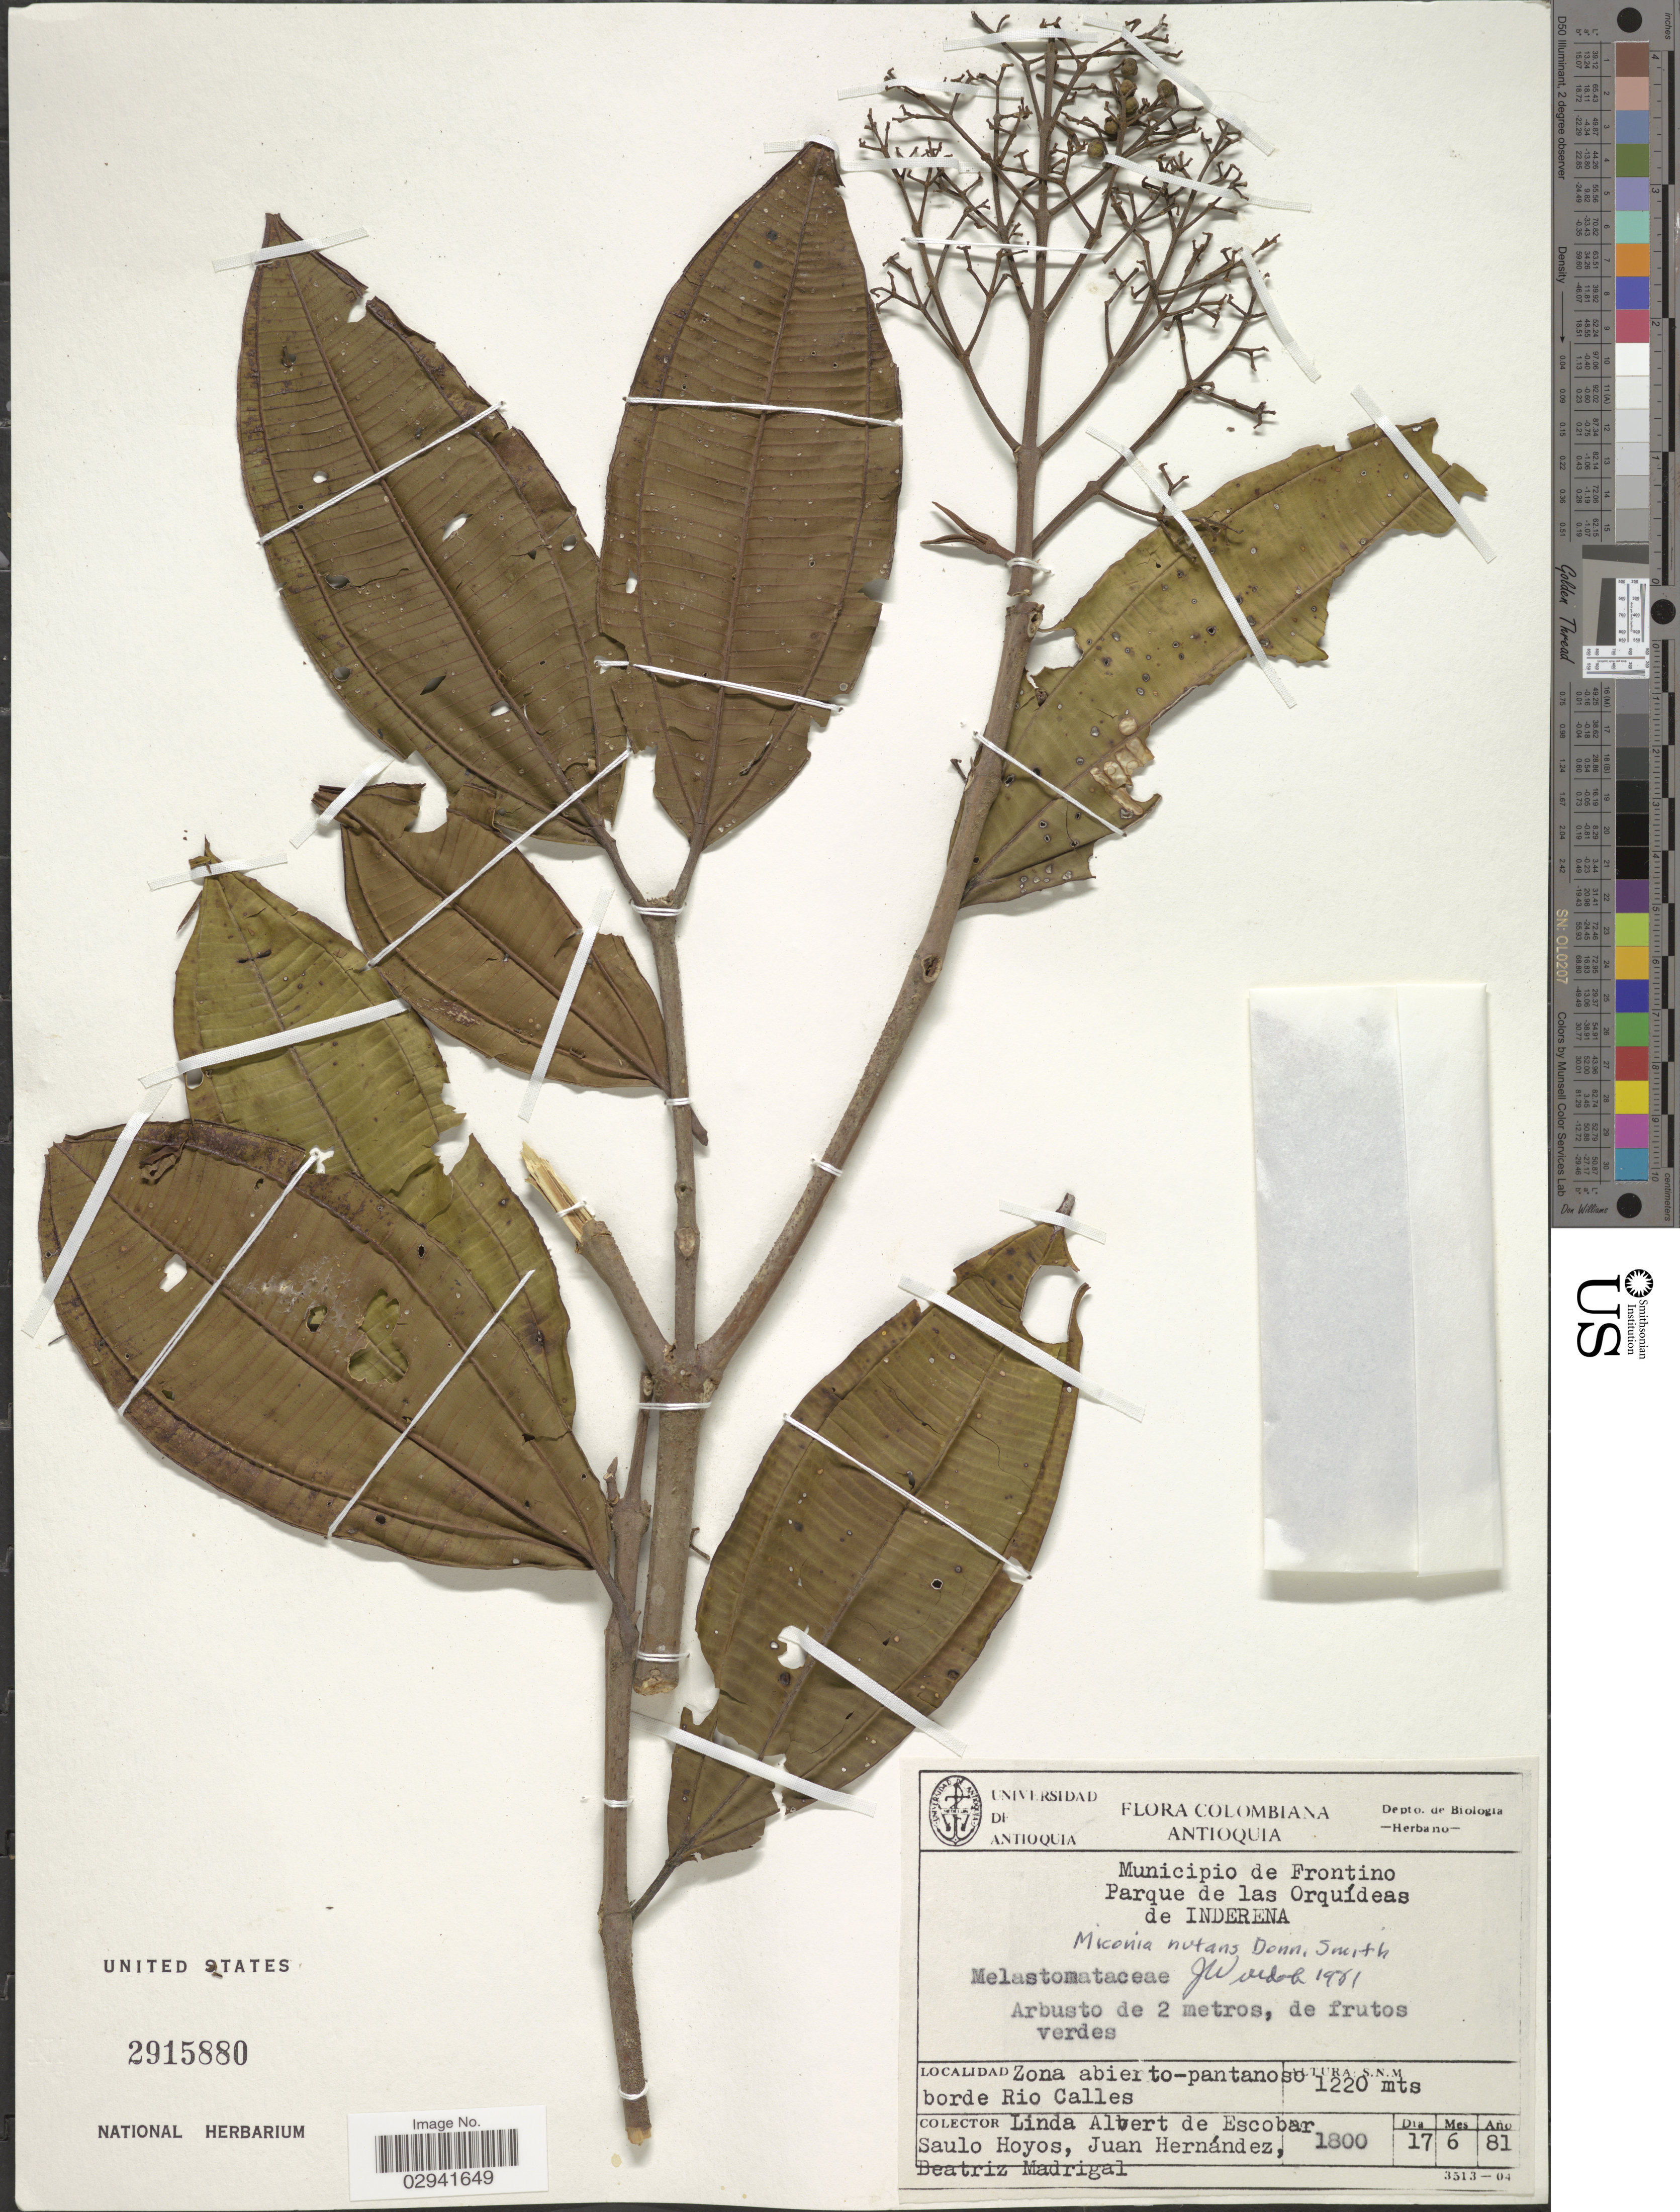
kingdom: Plantae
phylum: Tracheophyta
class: Magnoliopsida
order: Myrtales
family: Melastomataceae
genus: Miconia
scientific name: Miconia nutans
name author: Donn. Sm.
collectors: L. K. de Escobar, S. E. Hoyos, J. J. Hernandez & B. E. Madrigal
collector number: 1800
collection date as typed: Transcribed d/m/y: 17/6/81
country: Colombia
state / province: Antioquia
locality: Municipio de Frontino. Parque de las Orquídeas de Inderena. Zona abierto-pantanoso borde Rio Calles.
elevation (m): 1220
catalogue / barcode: US 2915880